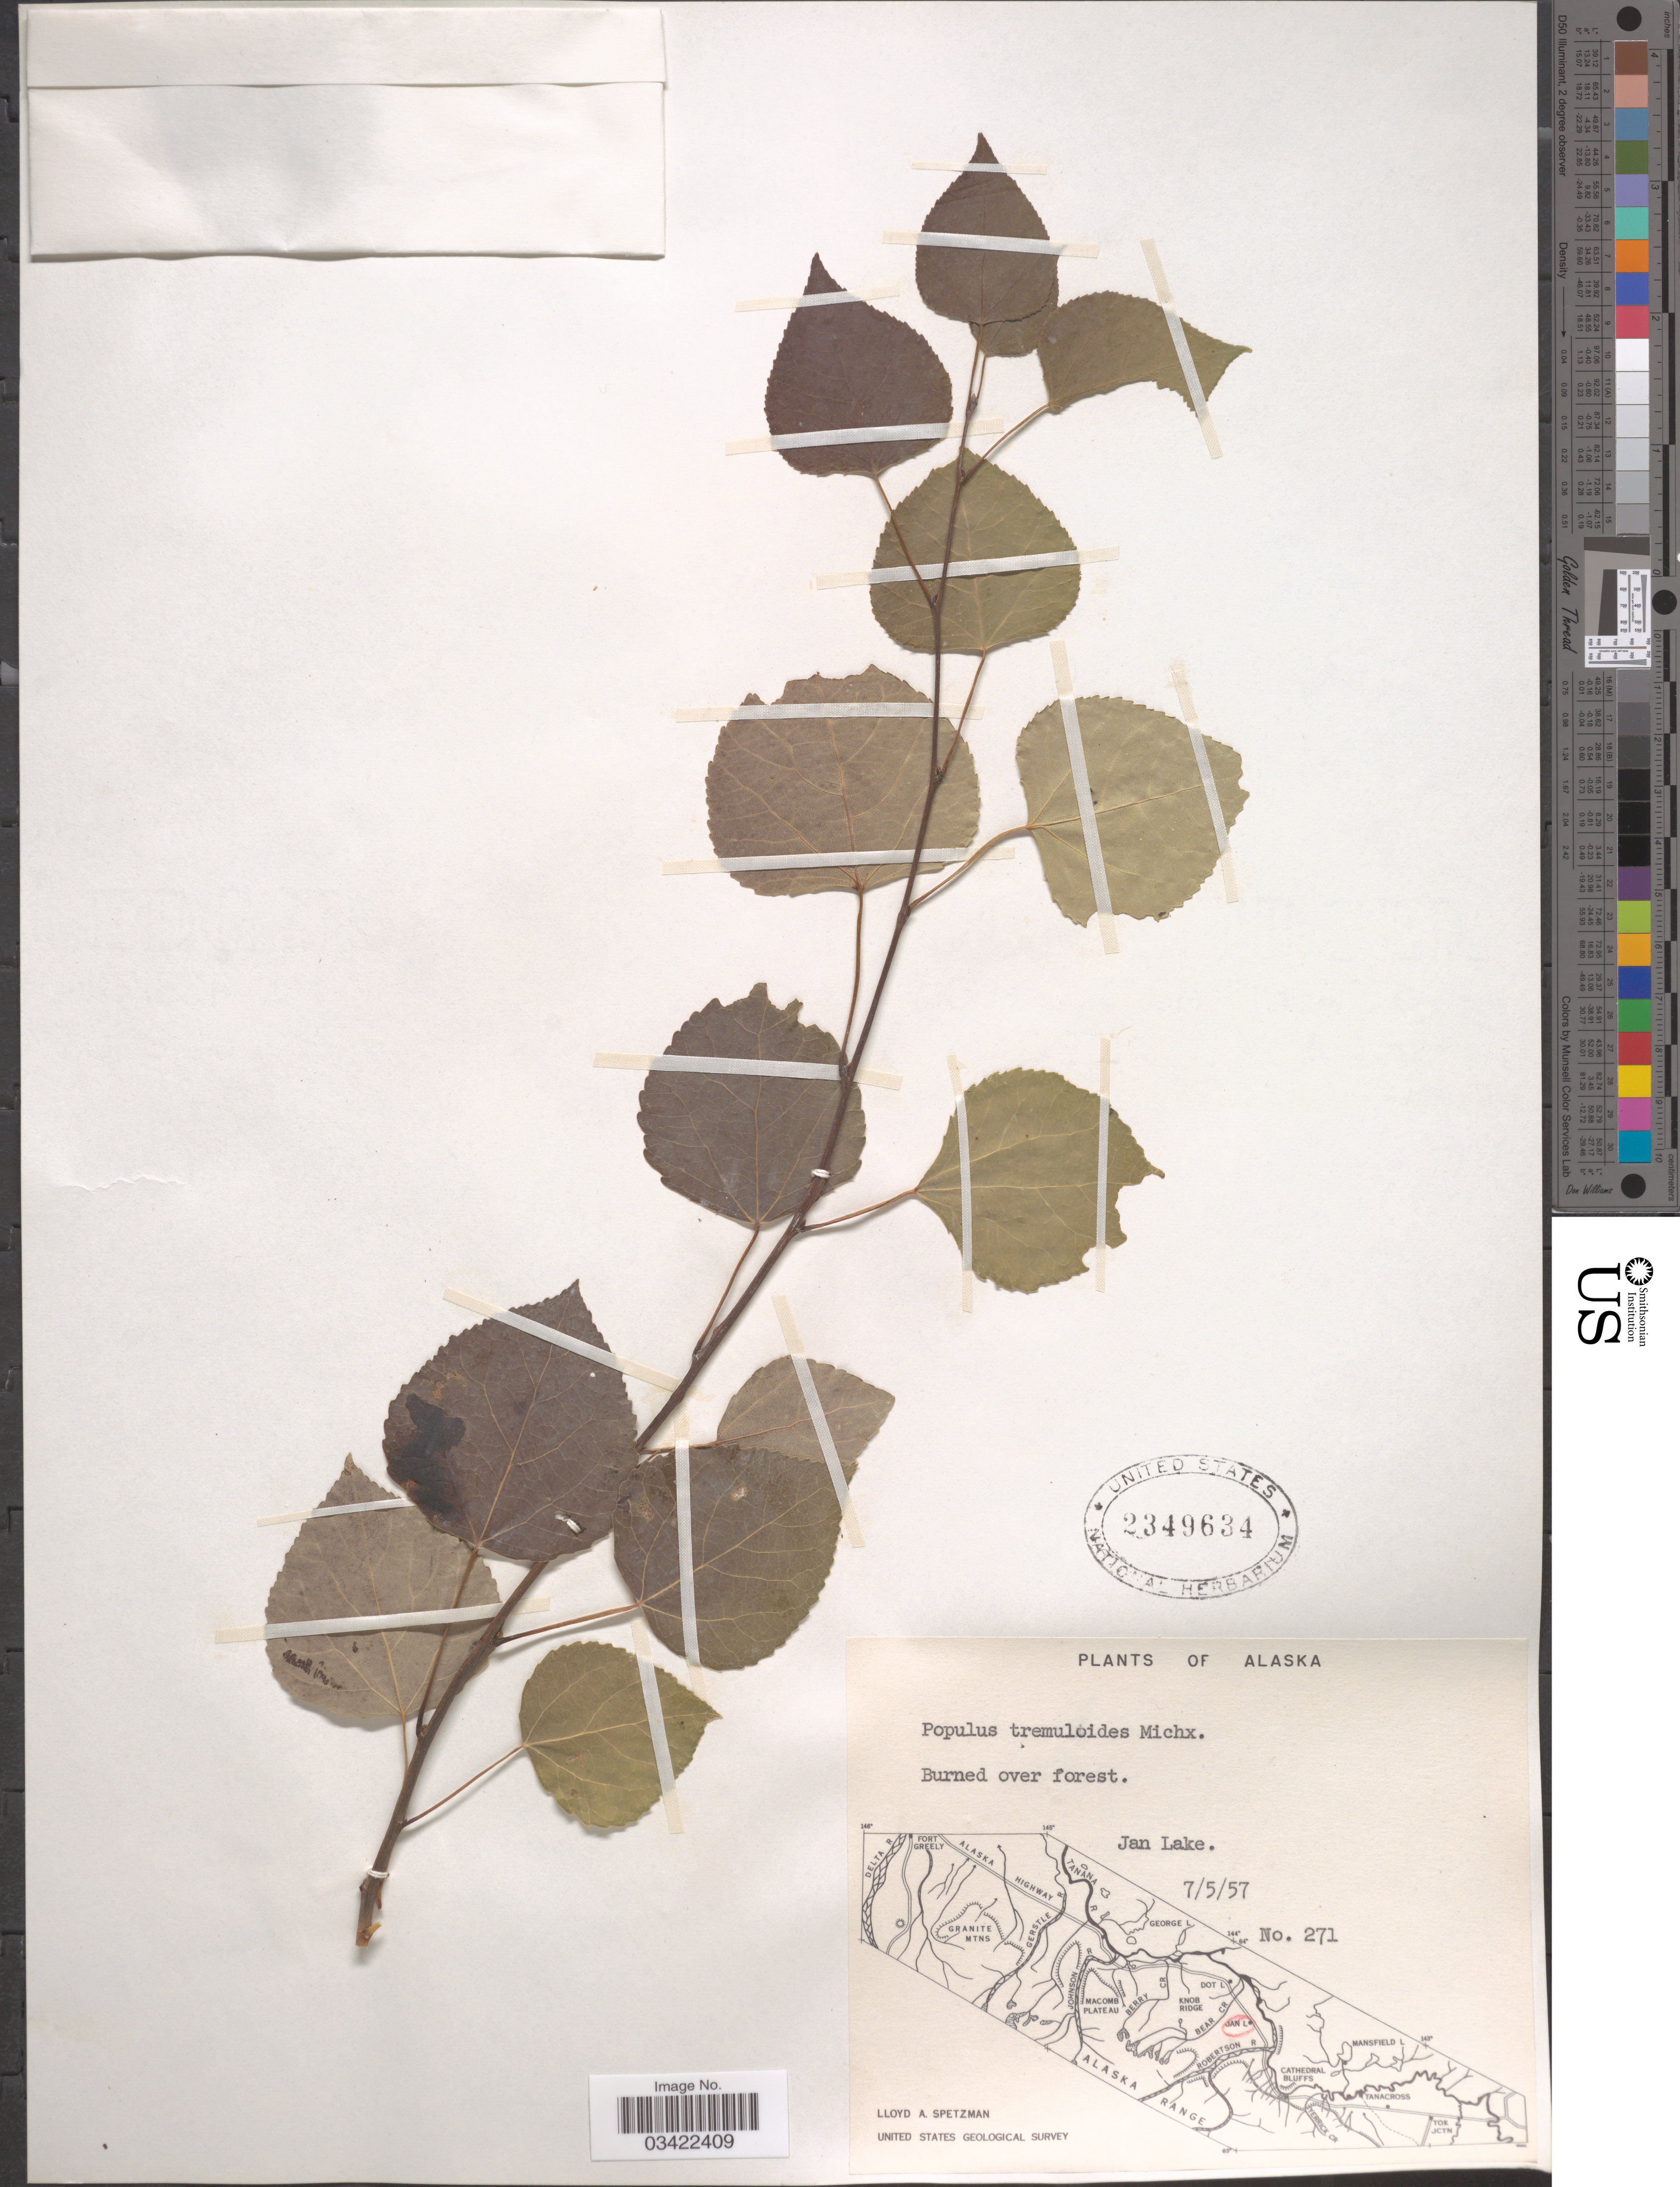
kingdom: Plantae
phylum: Tracheophyta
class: Magnoliopsida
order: Malpighiales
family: Salicaceae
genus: Populus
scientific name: Populus tremuloides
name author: Michx.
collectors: L. Spetzman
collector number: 271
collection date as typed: Transcribed d/m/y: 5/7/57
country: United States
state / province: Alaska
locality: Jan Lake.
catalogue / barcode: US 2349634